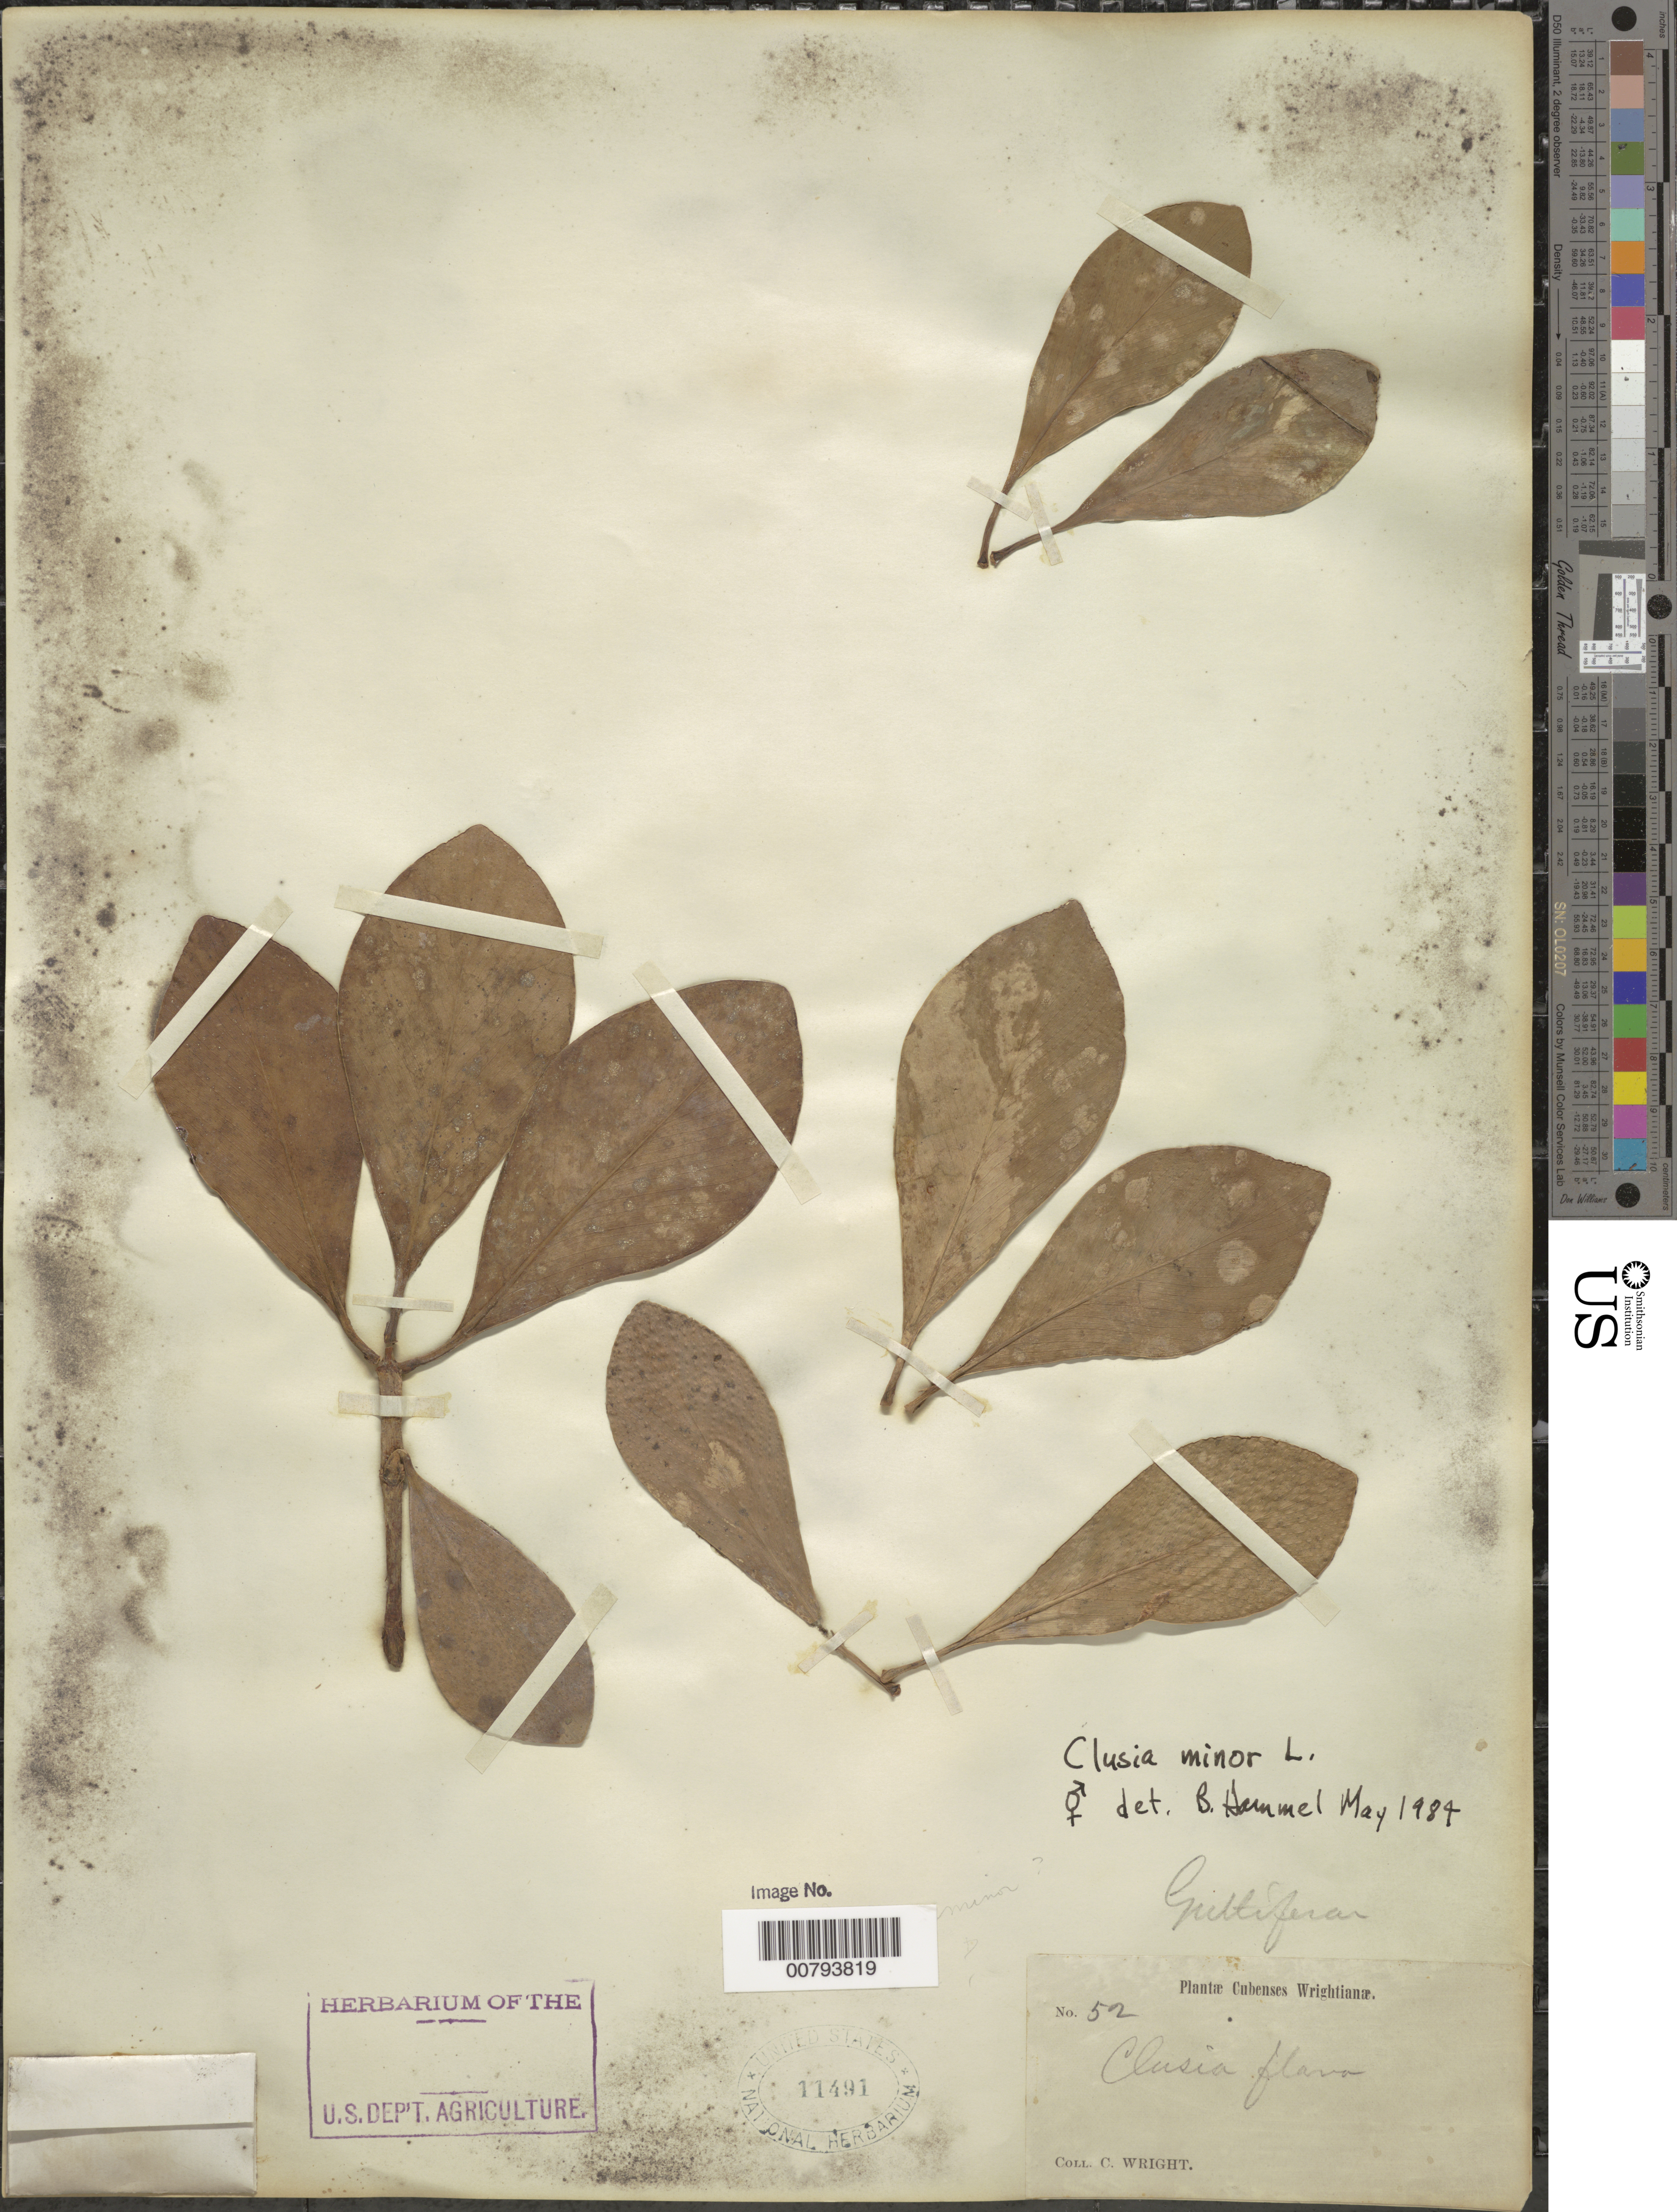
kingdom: Plantae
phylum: Tracheophyta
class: Magnoliopsida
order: Malpighiales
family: Clusiaceae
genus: Clusia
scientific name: Clusia minor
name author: L.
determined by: Hammel, Barry E., (MO), Missouri Botanical Garden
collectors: C. Wright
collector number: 52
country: Cuba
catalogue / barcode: US 11491